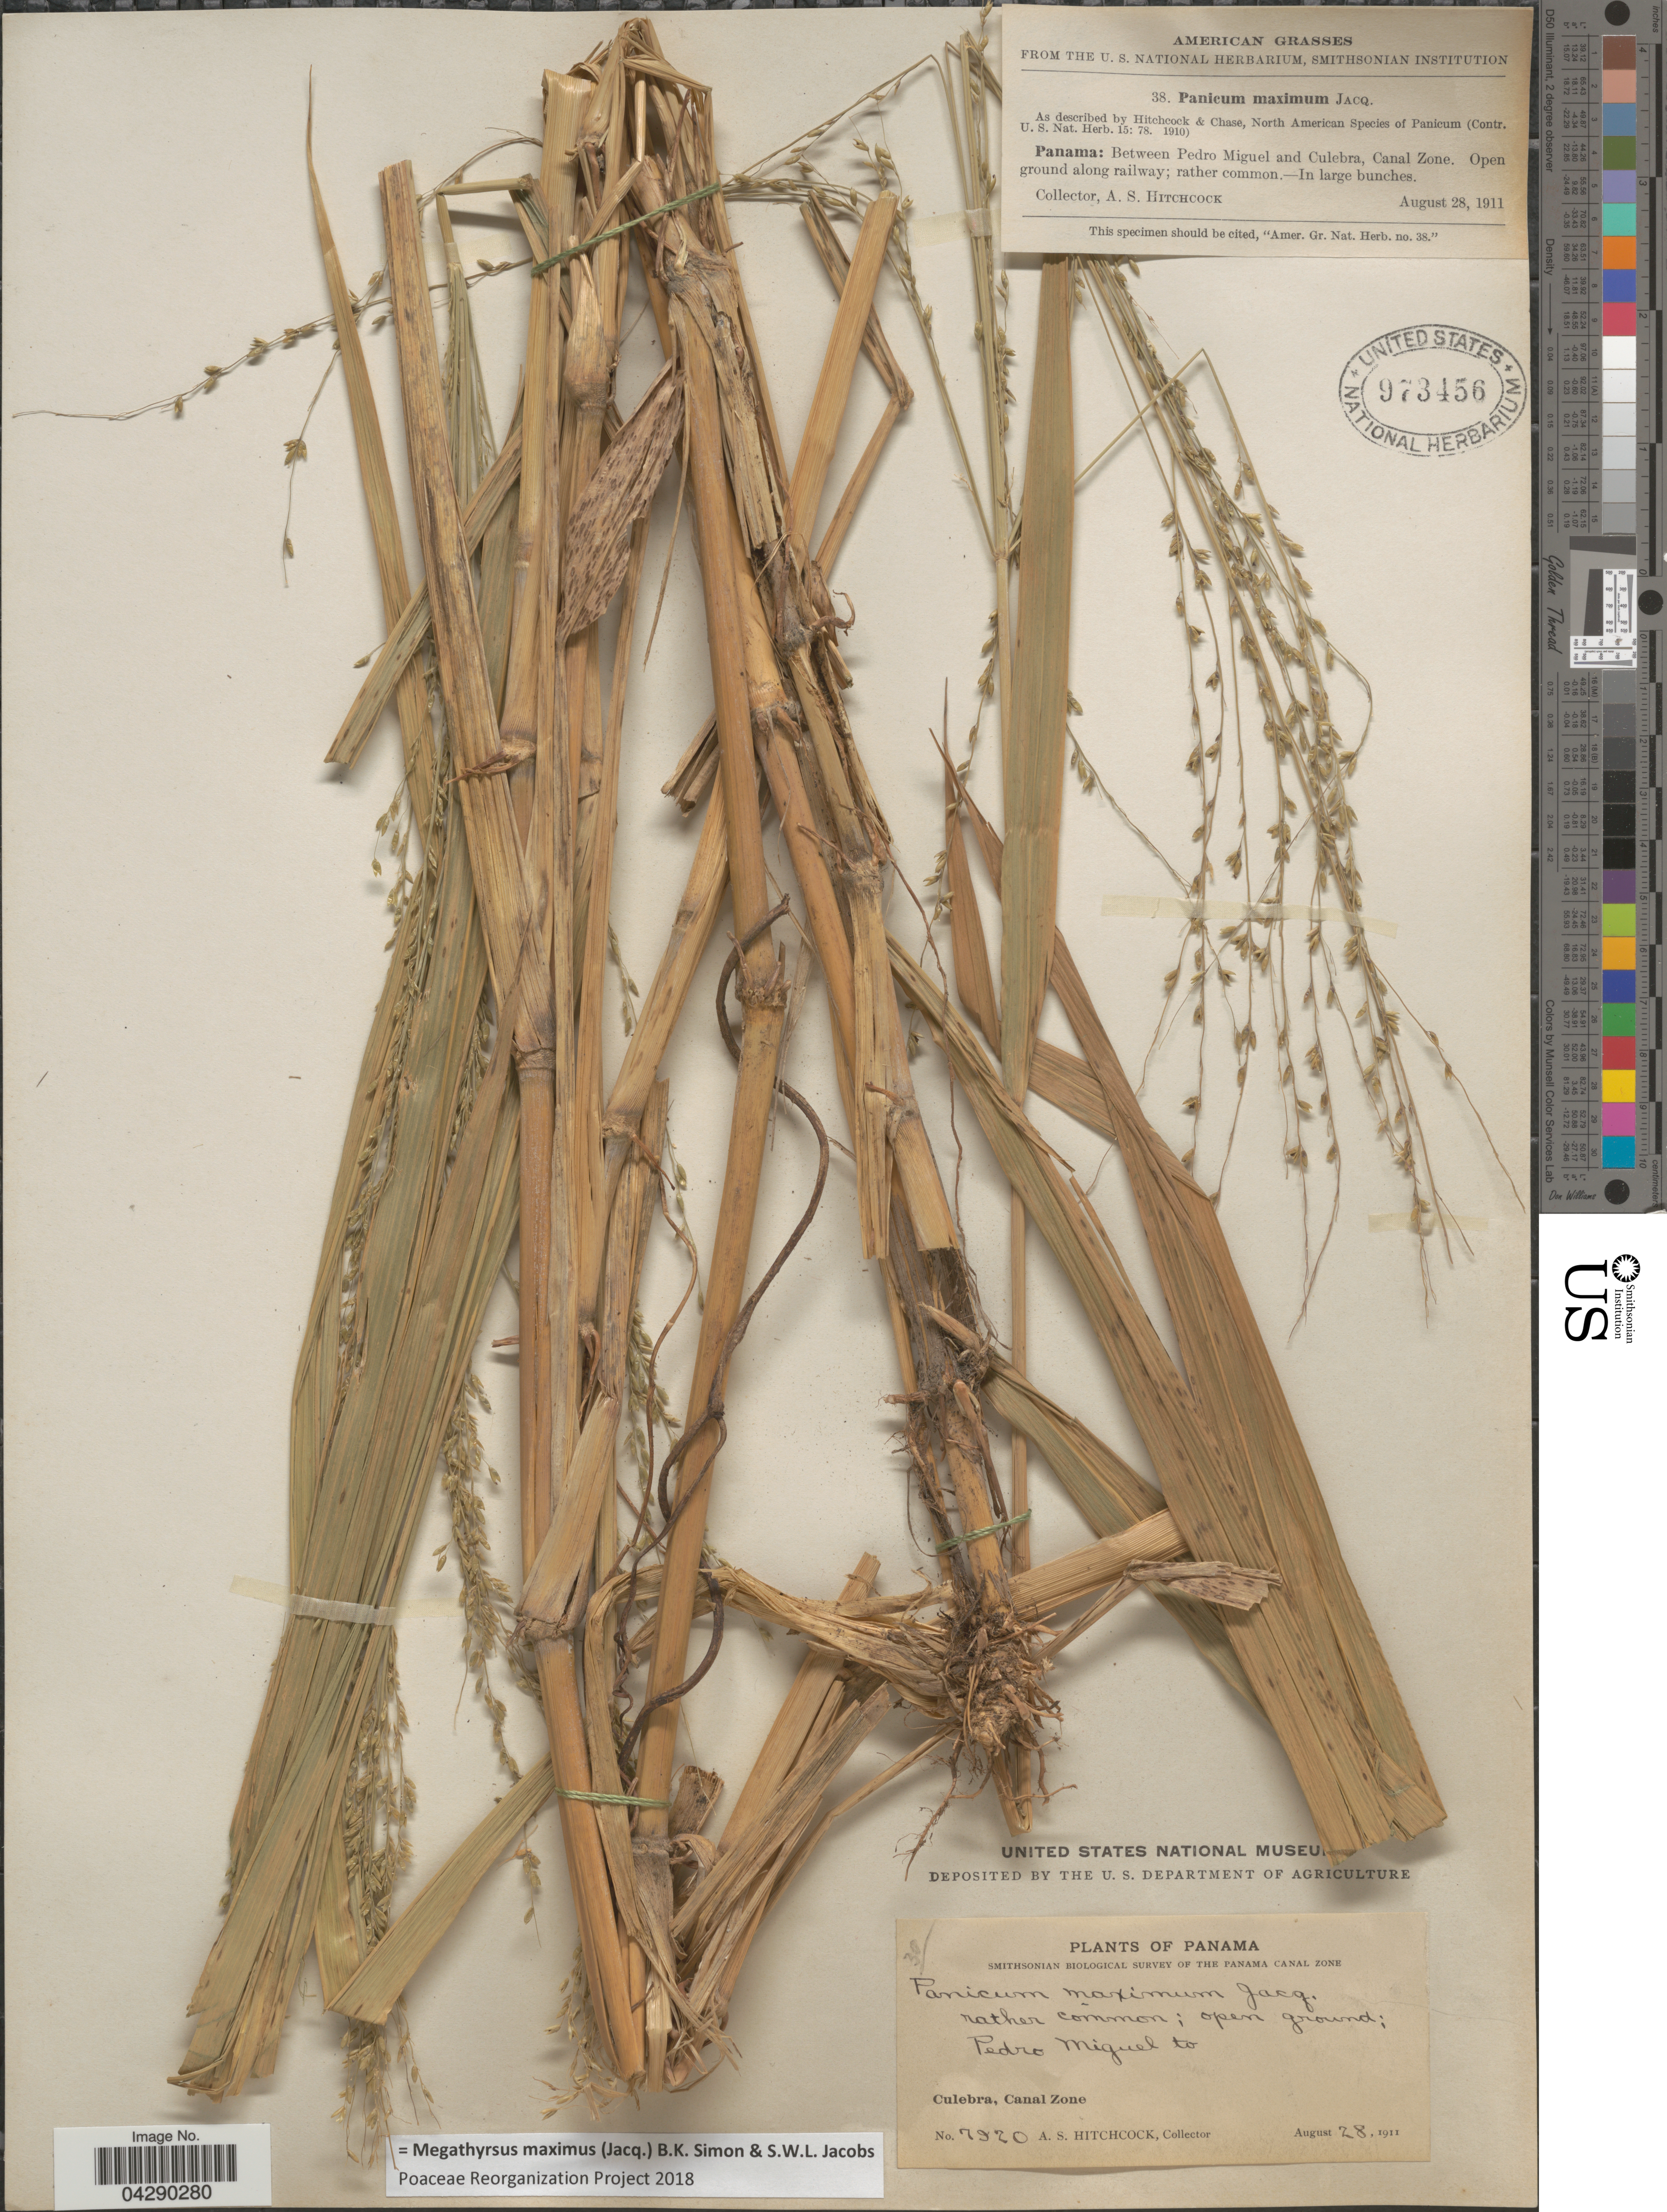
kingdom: Plantae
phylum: Tracheophyta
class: Liliopsida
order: Poales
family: Poaceae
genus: Megathyrsus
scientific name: Megathyrsus maximus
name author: (Jacq.) B.K. Simon & S.W.L. Jacobs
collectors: A. S. Hitchcock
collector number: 7920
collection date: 1911-08-28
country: Panama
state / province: Colón / Panamá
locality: Smithsonian Biological Survey of the Panama Canal Zone. Between Pedro Miguel and Culebra, Canal Zone. Open ground along railway.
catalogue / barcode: US 973456